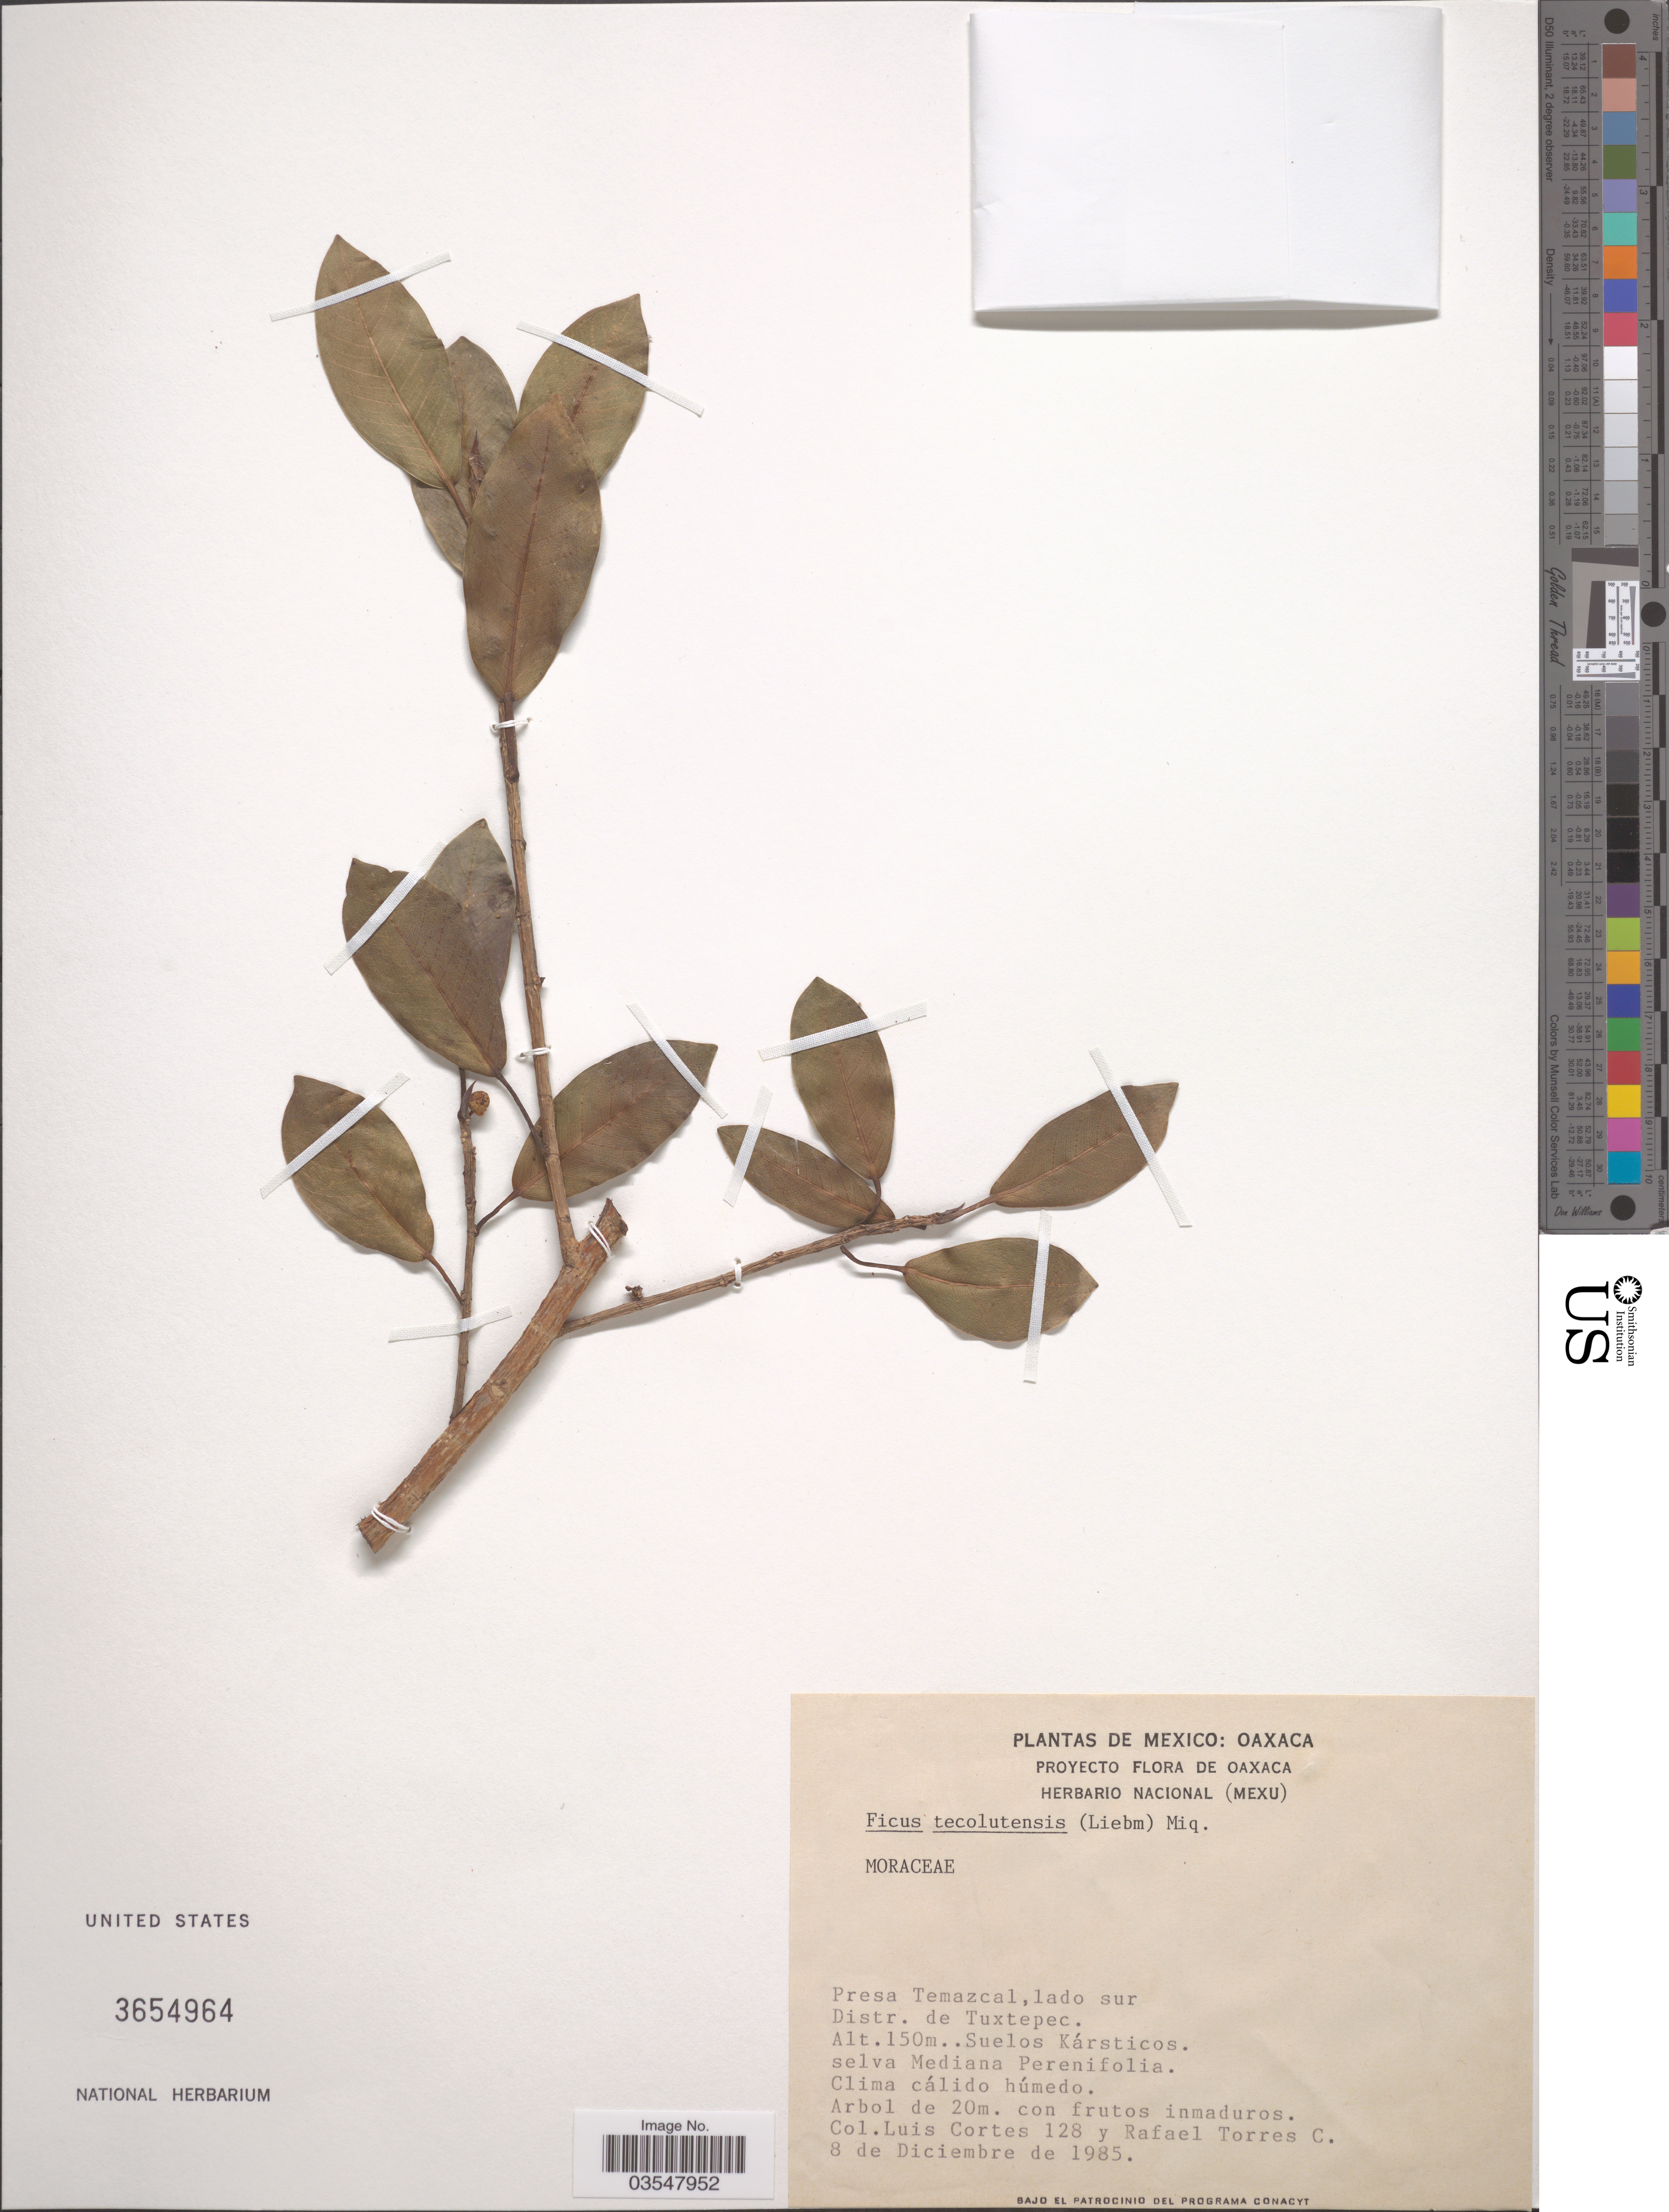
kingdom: Plantae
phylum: Tracheophyta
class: Magnoliopsida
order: Rosales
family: Moraceae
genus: Ficus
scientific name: Ficus tecolutensis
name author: (Liebm.) Miq.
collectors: L. Cortes & R. Torres C.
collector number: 128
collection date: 1985-12-08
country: Mexico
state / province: Oaxaca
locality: Presa Temazcal, lado sur. Distr. de Tuxtepec. Suelos Kársticos.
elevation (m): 150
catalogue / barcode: US 3654964